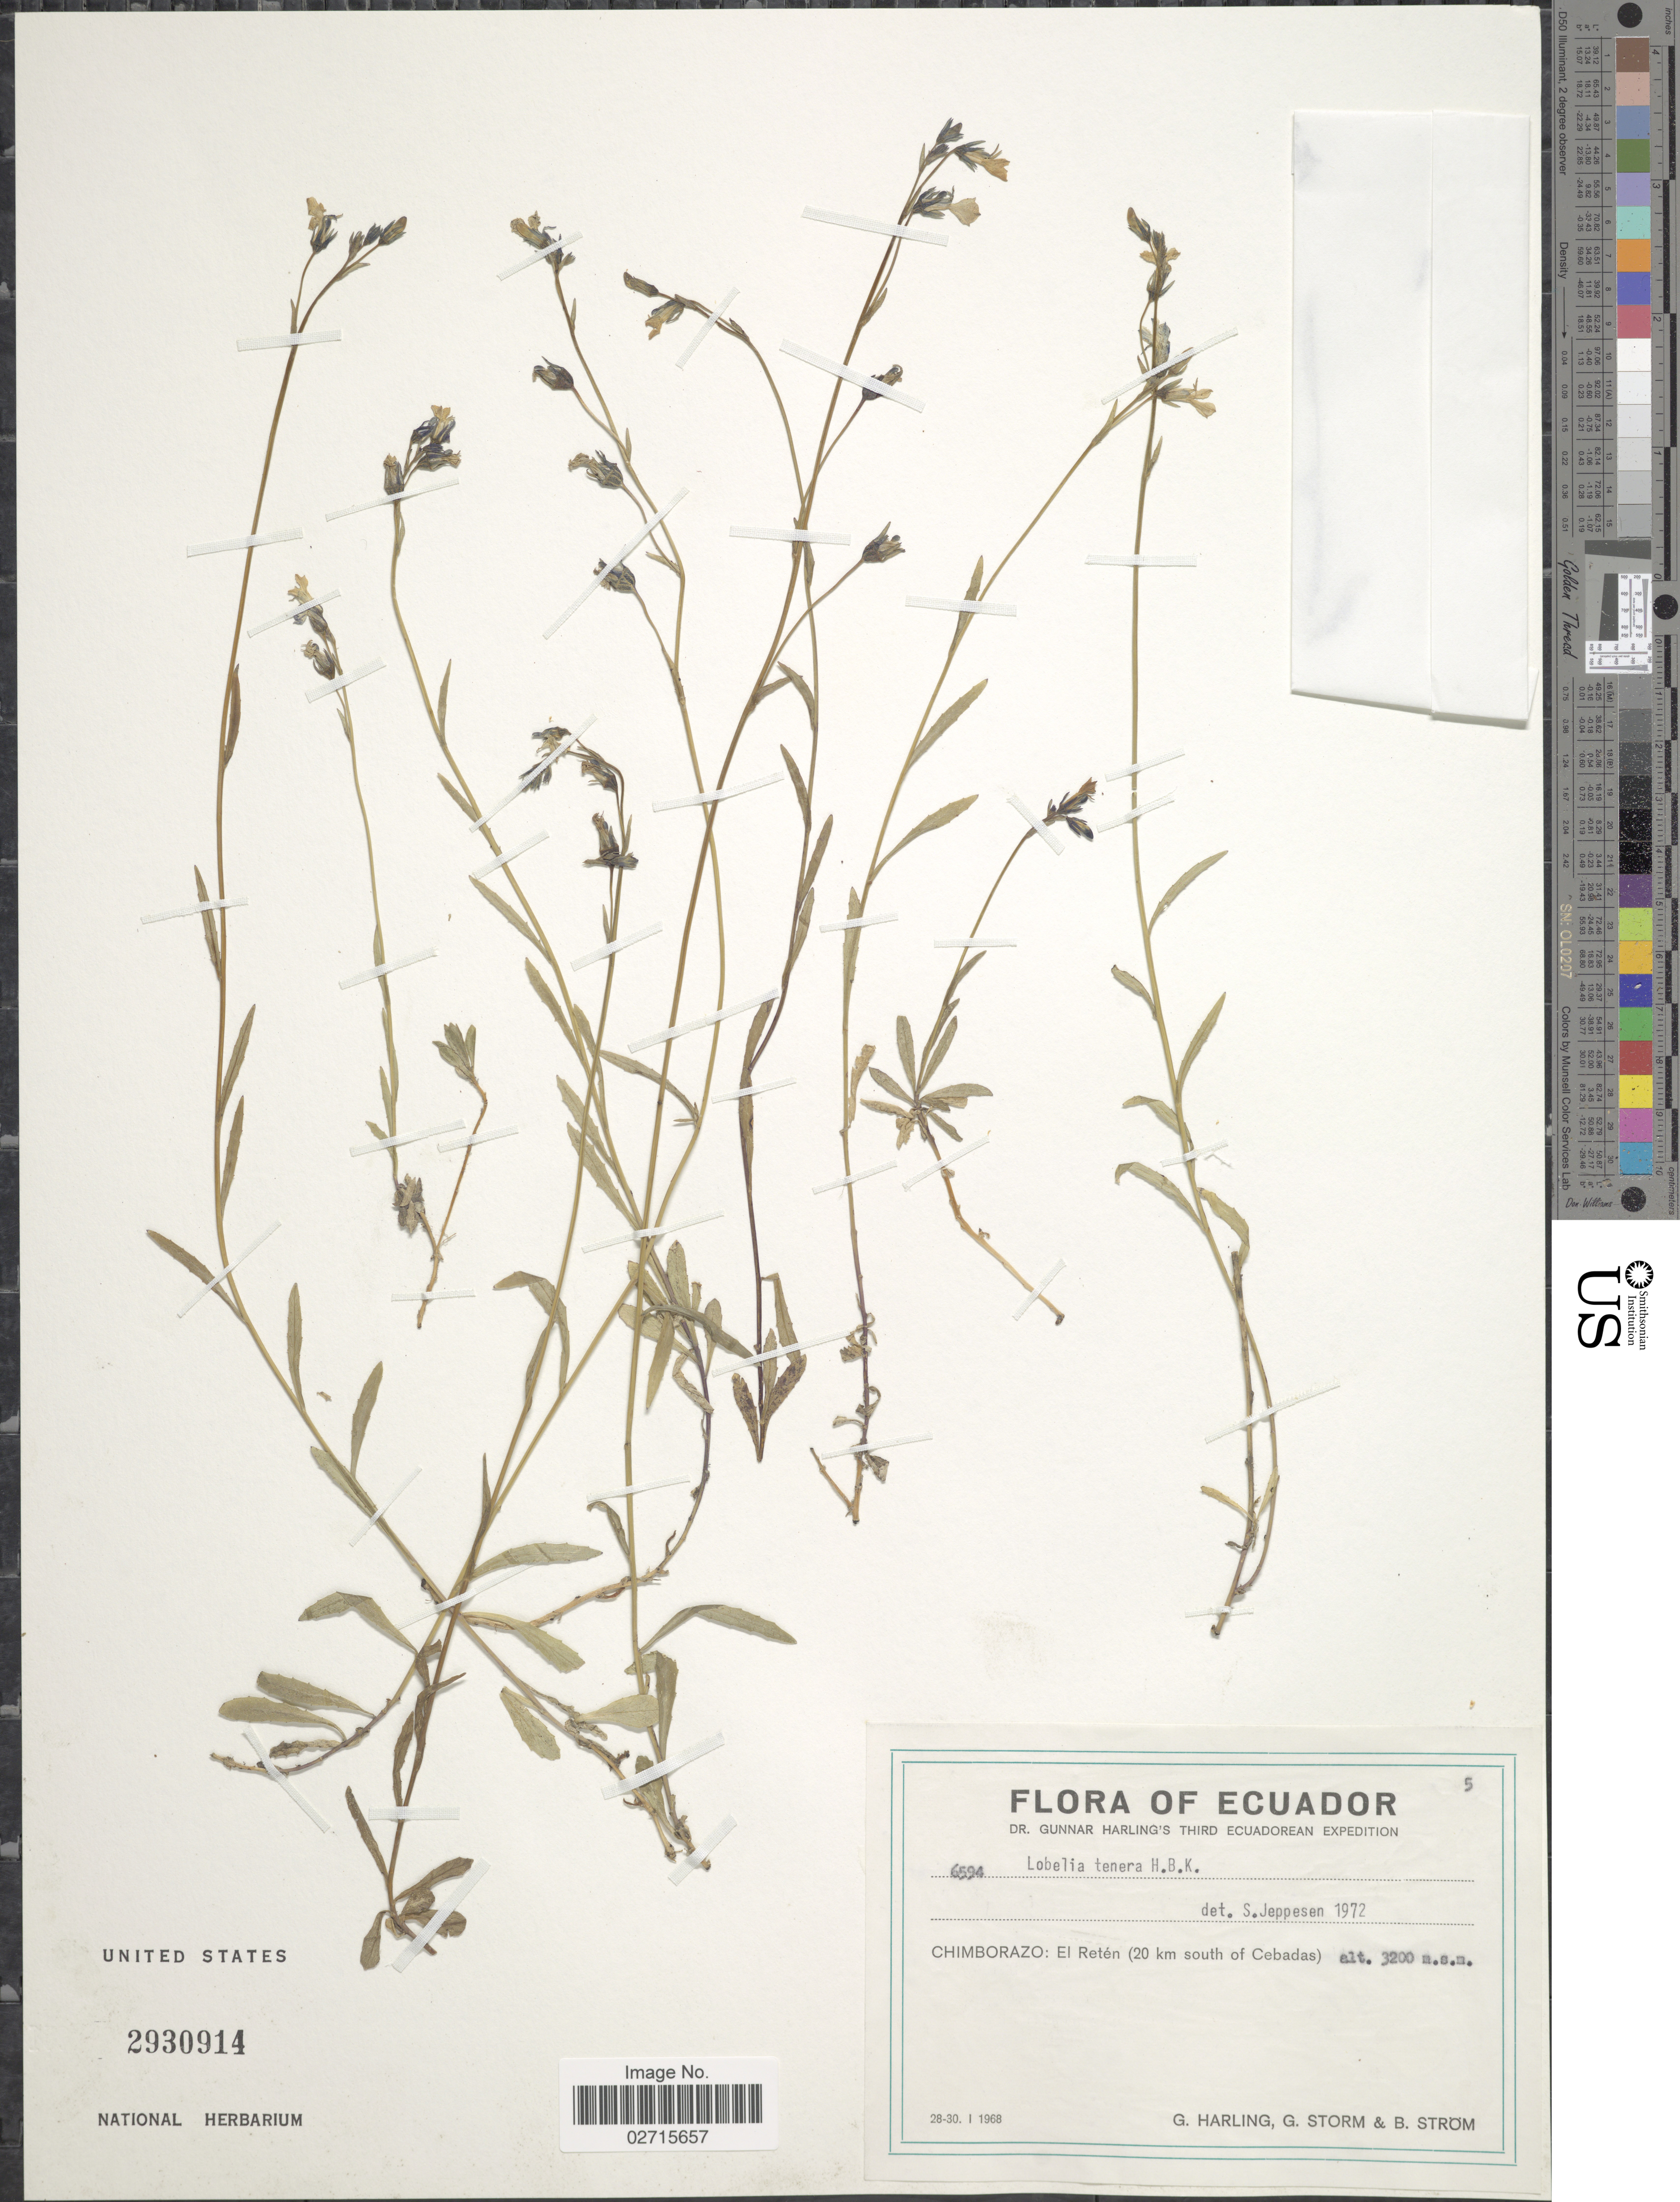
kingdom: Plantae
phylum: Tracheophyta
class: Magnoliopsida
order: Asterales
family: Campanulaceae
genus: Lobelia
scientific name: Lobelia tenera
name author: Kunth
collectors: G. Harling, G. Storm & B. Ström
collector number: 6594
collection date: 1968-01-28/1968-01-30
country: Ecuador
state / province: Chimborazo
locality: El Reten (20 km south of Cebadas).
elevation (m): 3200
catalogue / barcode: US 2930914